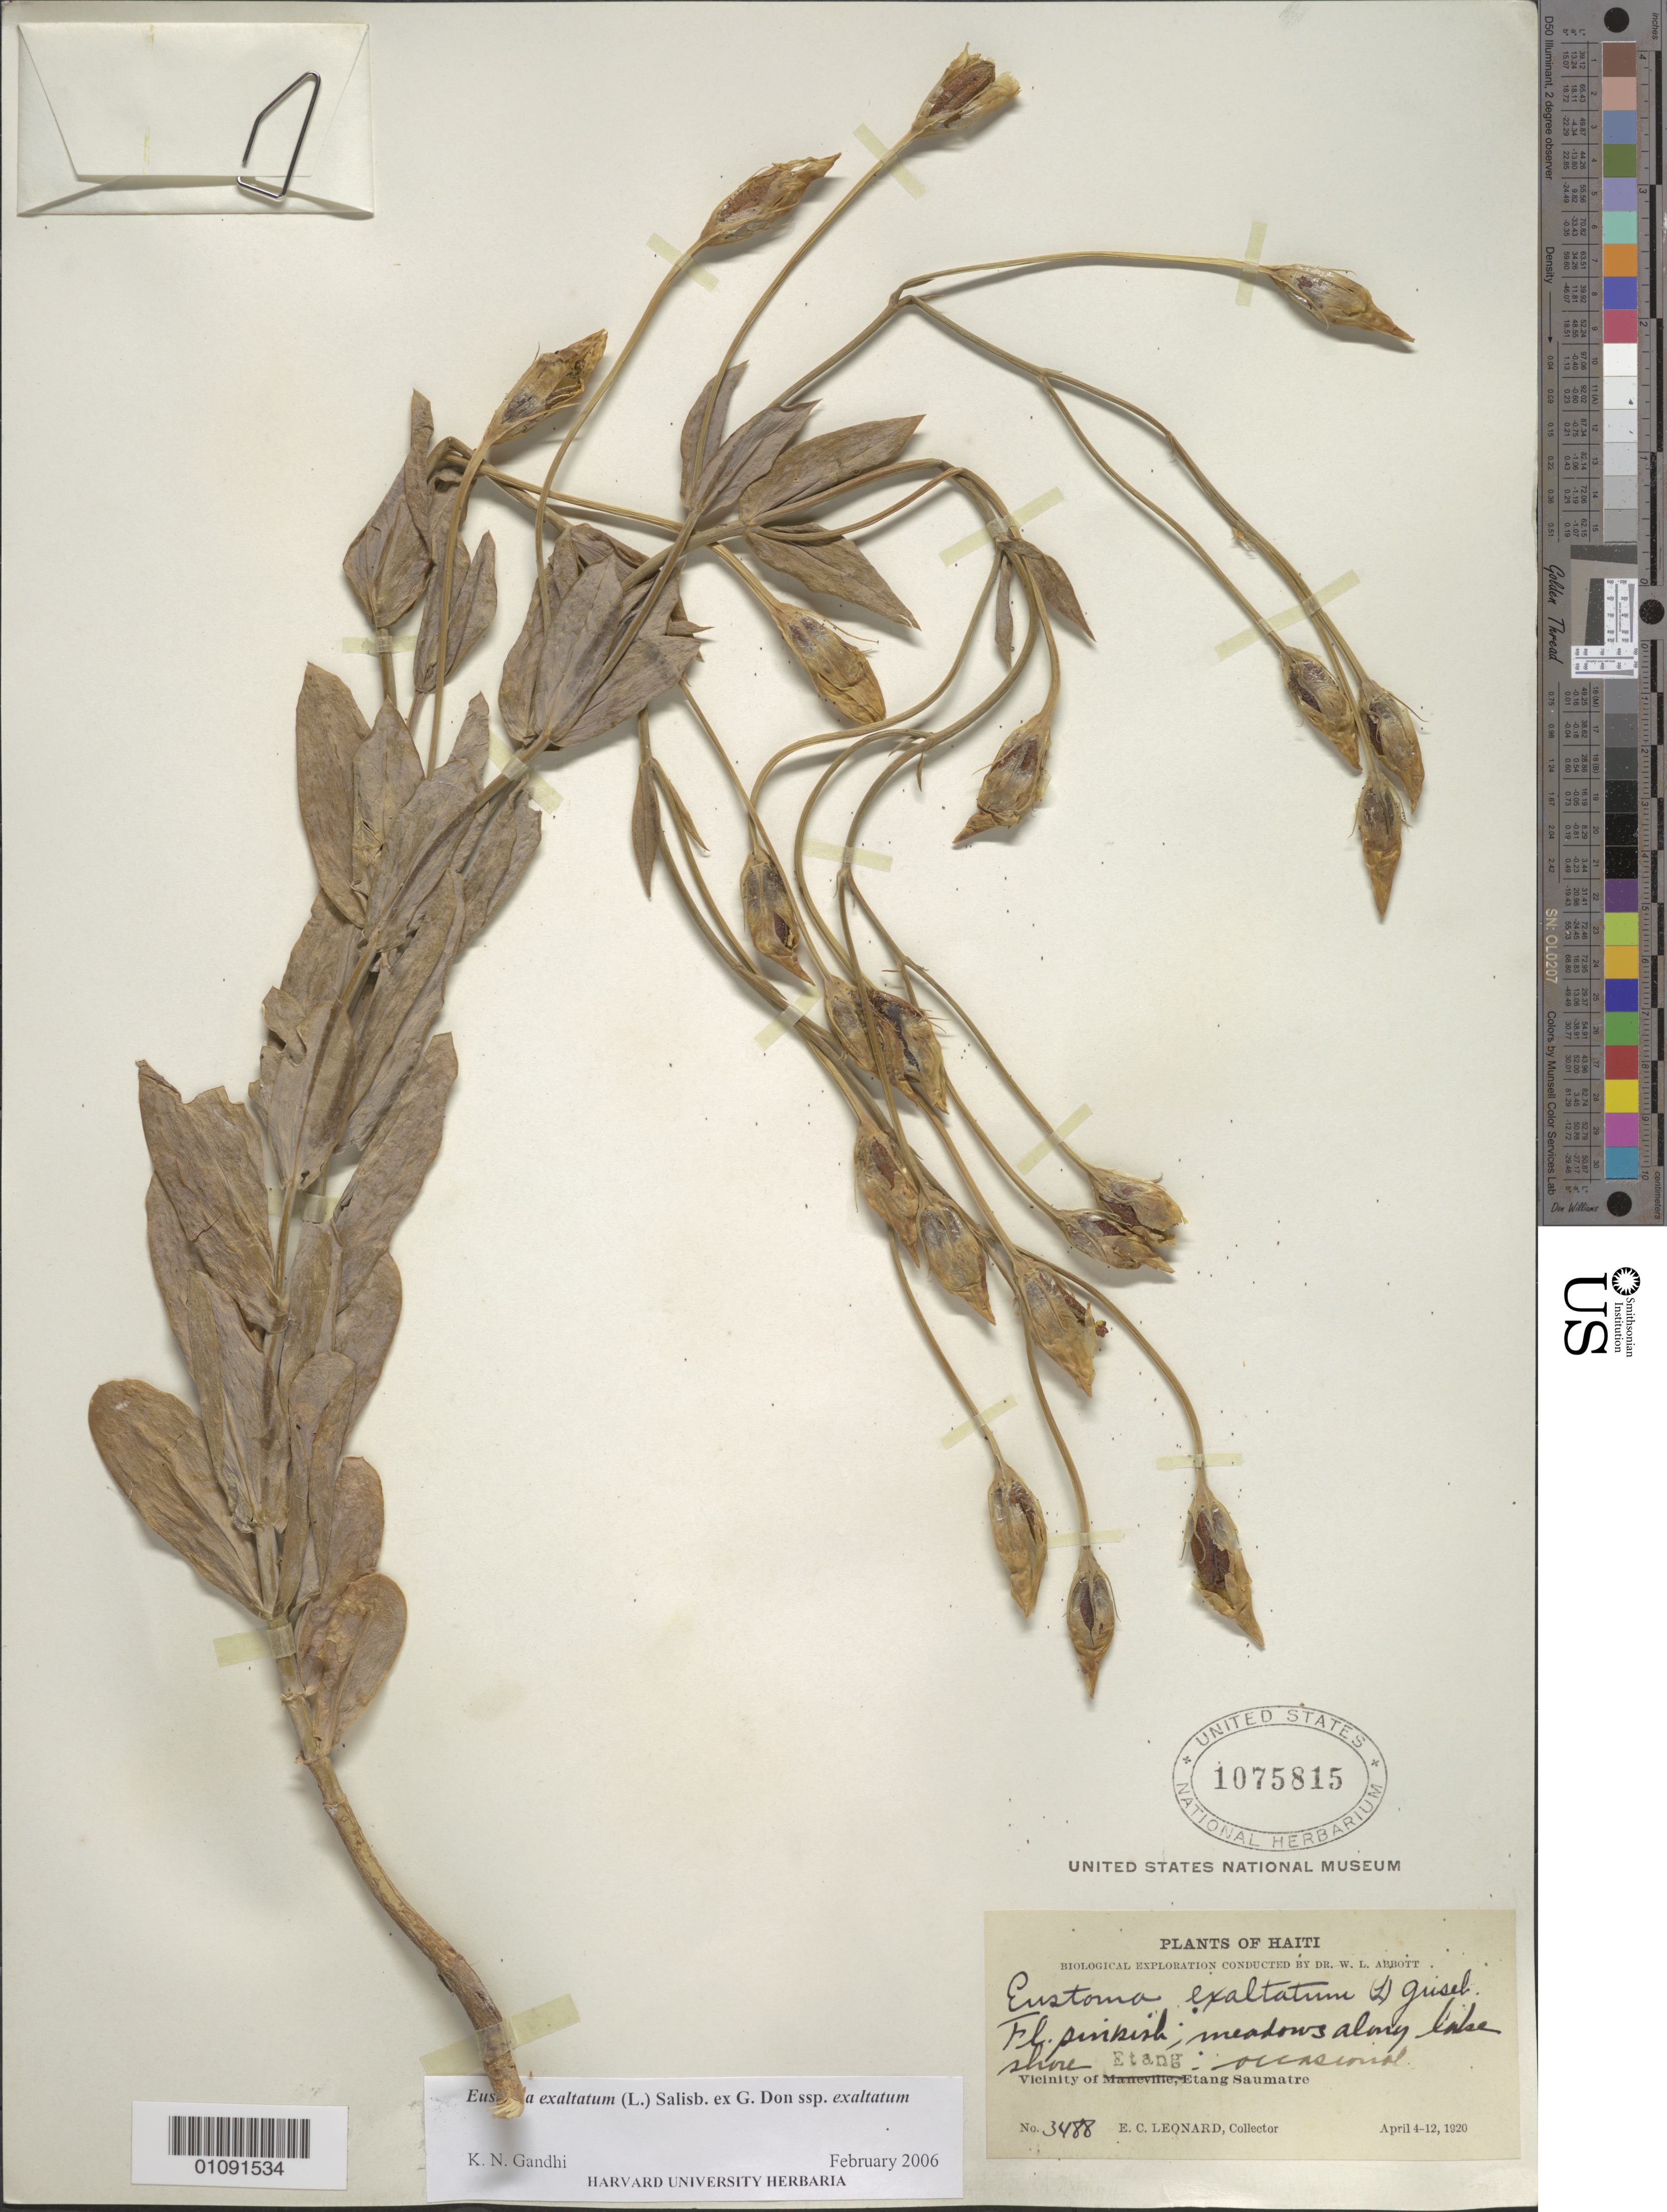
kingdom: Plantae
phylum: Tracheophyta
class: Magnoliopsida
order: Gentianales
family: Gentianaceae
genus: Eustoma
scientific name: Eustoma exaltatum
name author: (L.) Salisb. ex Don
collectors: E. C. Leonard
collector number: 3488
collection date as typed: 04 Apr 1920 to 12 Apr 1920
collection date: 1920-04-04/1920-04-12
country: Haiti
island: Hispaniola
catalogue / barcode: US 1075815